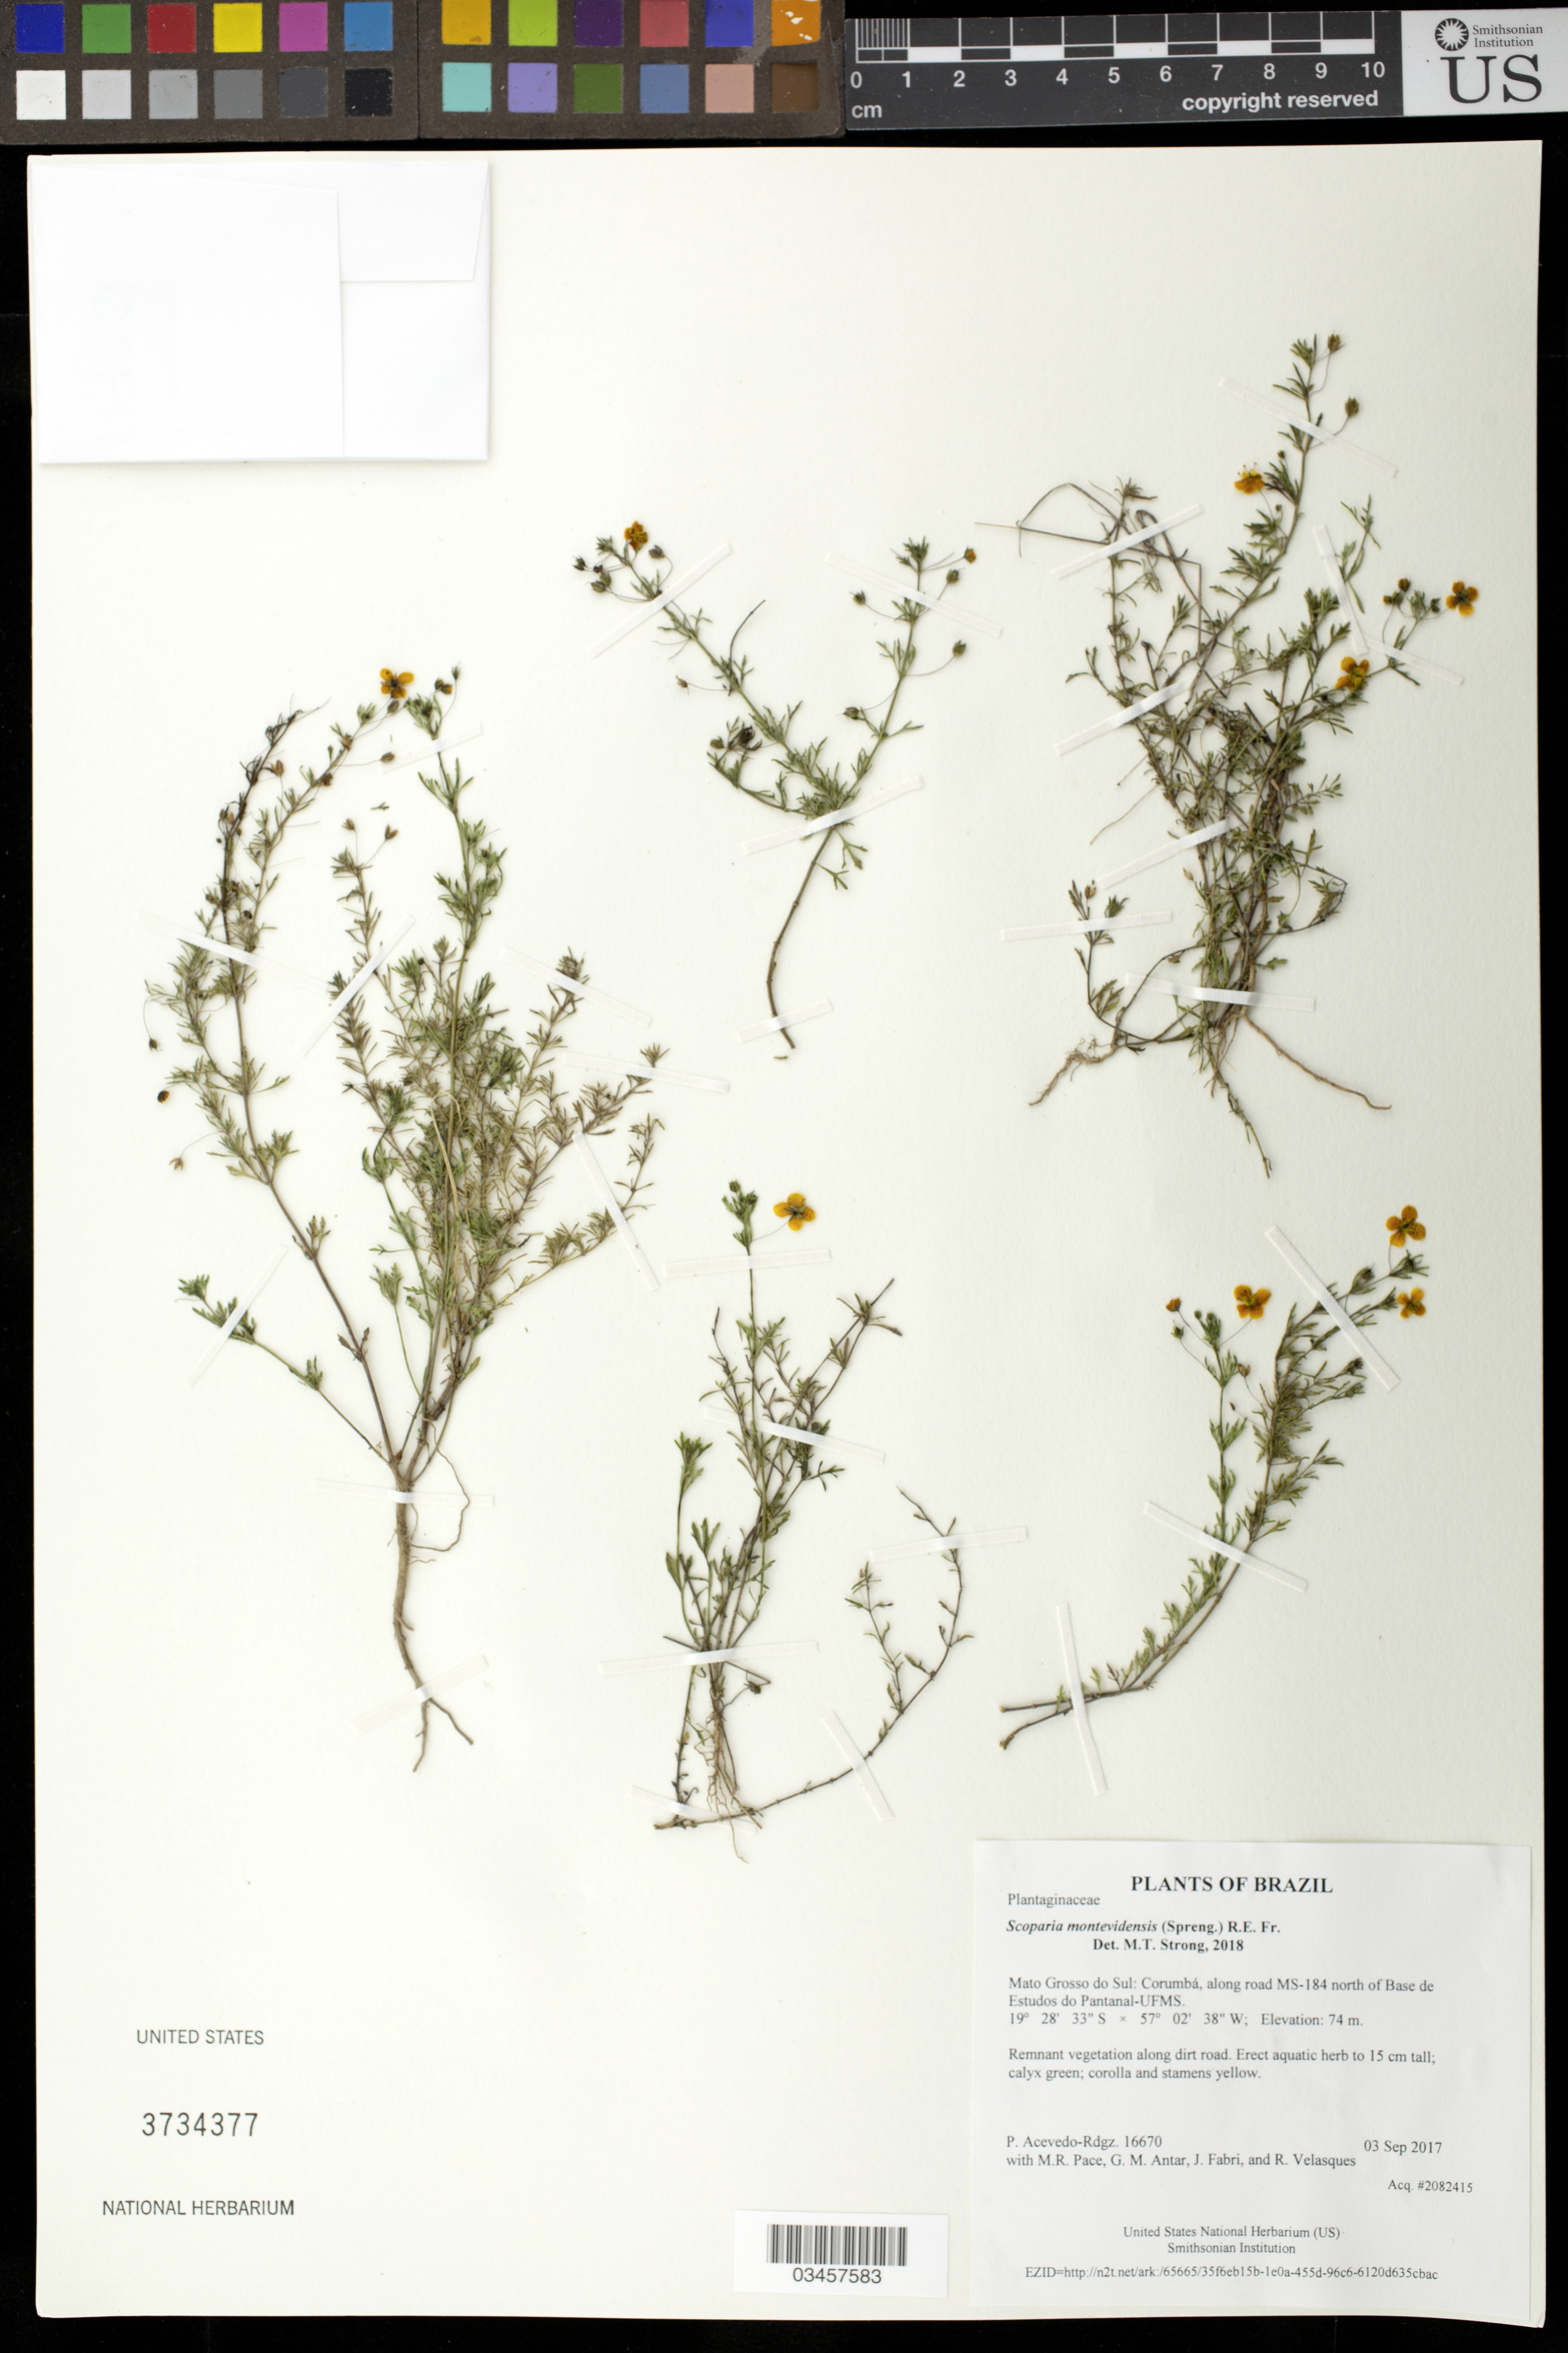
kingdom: Plantae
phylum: Tracheophyta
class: Magnoliopsida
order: Lamiales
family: Plantaginaceae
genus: Scoparia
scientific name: Scoparia montevidensis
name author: (Spreng.) R.E. Fr.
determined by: Strong, Mark T., (BOT), Smithsonian Institution - National Museum of Natural History (UNITED STATES)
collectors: P. Acevedo-Rodr., M. R. Pace, G. M. Antar, J. Fabri & R. Velasques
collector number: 16670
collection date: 2017-09-03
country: Brazil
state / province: Mato Grosso do Sul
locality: Corumbá, along road MS-184 north of Base de Estudos do Pantanal-UFMS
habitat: Remnant vegetation along dirt road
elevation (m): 74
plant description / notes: US, NY, MO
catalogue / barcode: US 3734377